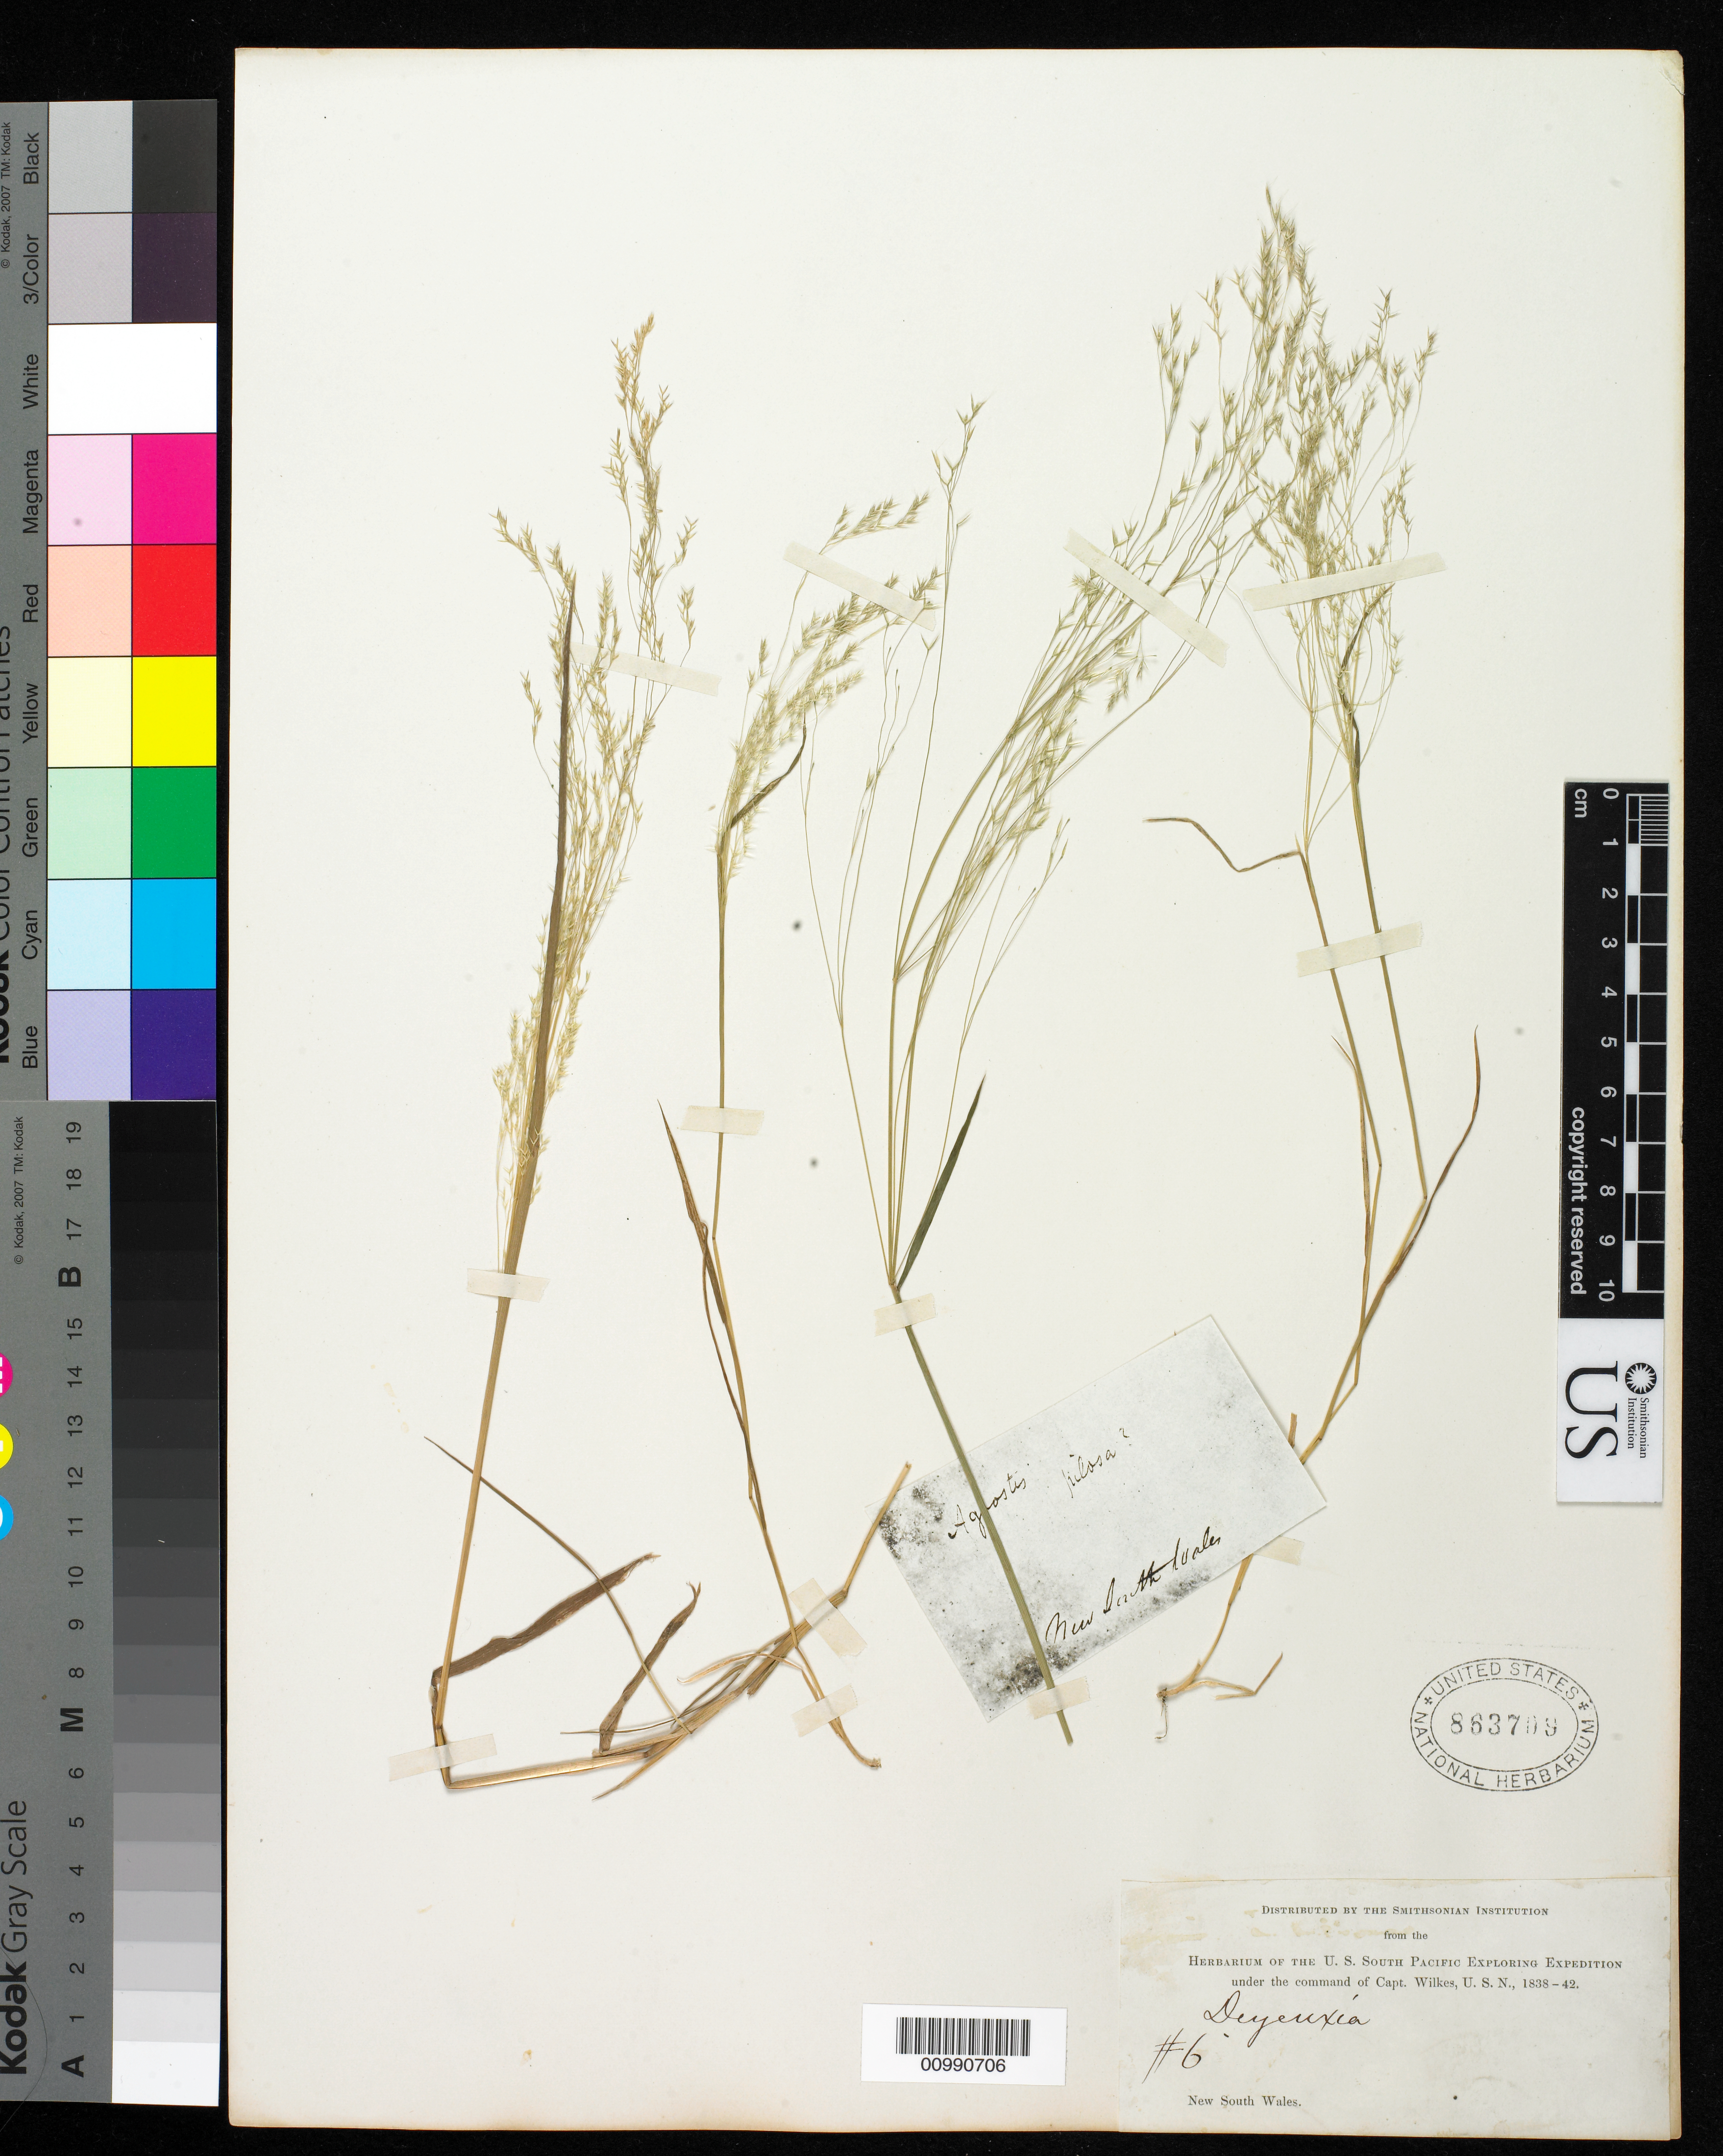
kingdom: Plantae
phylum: Tracheophyta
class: Liliopsida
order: Poales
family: Poaceae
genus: Lachnagrostis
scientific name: Lachnagrostis filiformis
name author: (J.R. Forst.) Trin.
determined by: Poaceae Reorganization Project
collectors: Wilkes Explor. Exped.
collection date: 1838/1842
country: Australia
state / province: New South Wales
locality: New South Wales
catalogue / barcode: US 863709